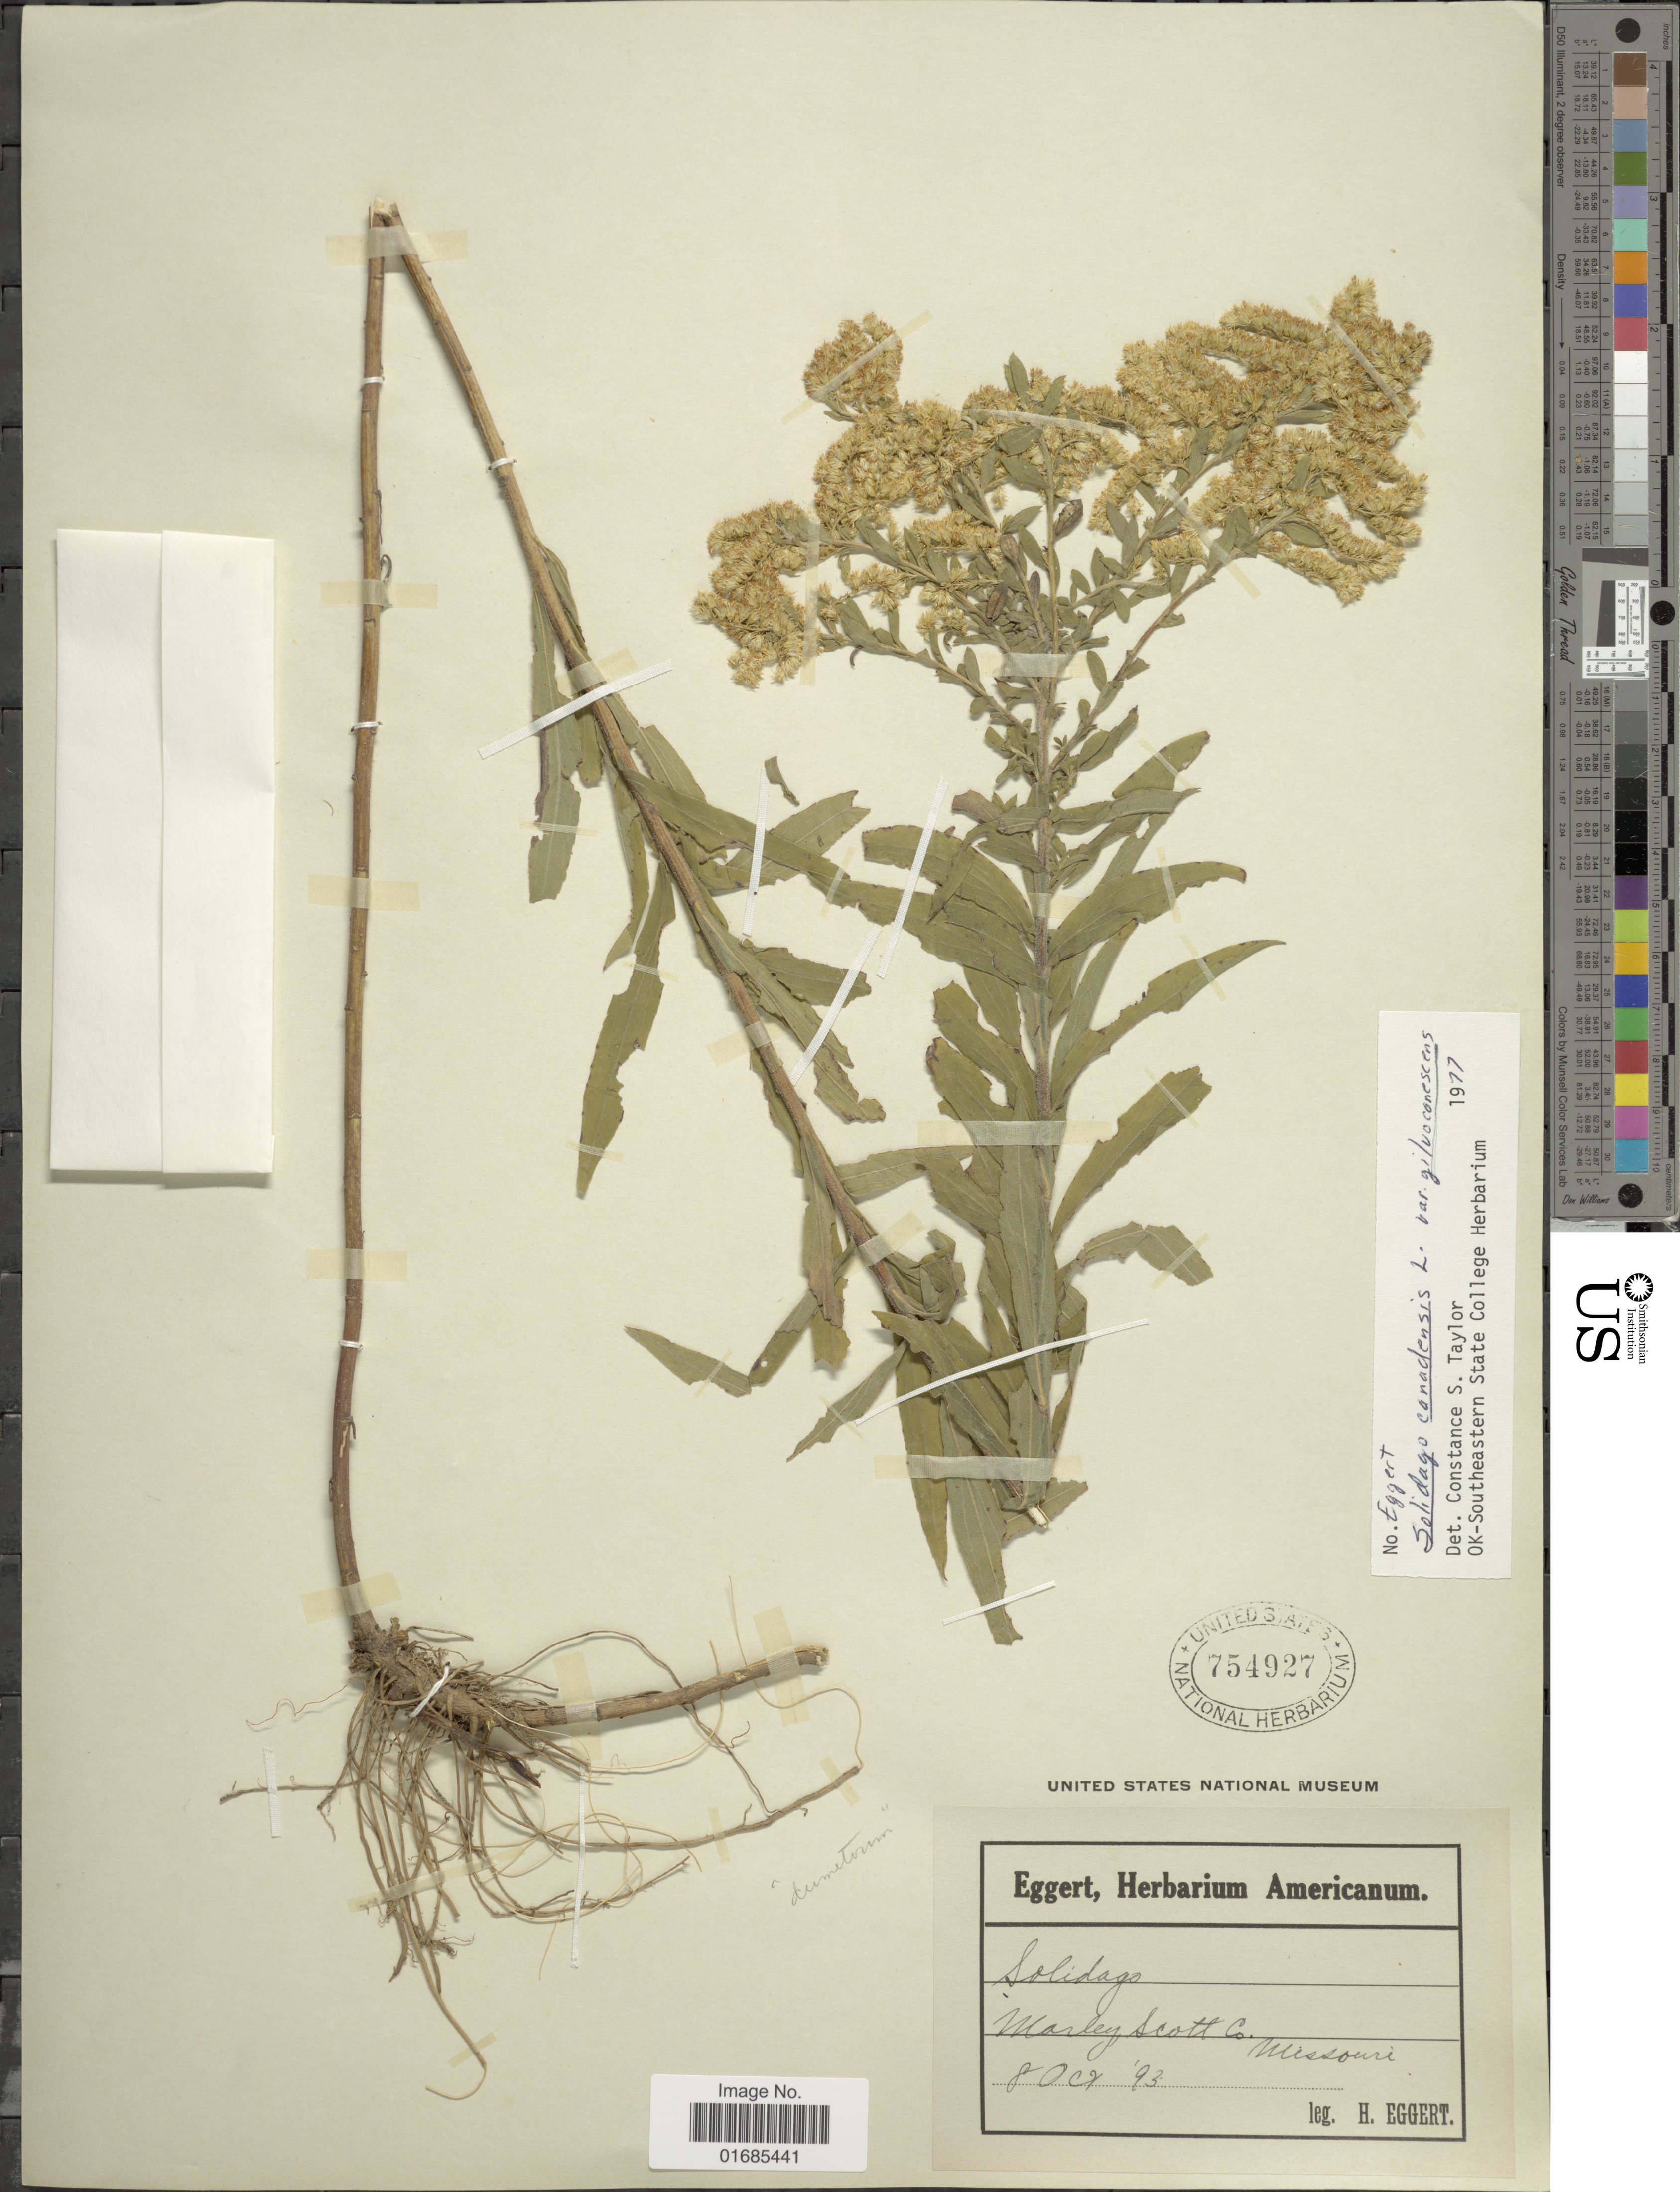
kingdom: Plantae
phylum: Tracheophyta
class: Magnoliopsida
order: Asterales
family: Asteraceae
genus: Solidago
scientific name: Solidago canadensis var. gilvocanescens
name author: Rydb.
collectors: H. Eggert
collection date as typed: Transcribed d/m/y: 8/10/93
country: United States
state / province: Missouri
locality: Marley Scott Co.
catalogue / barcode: US 754927